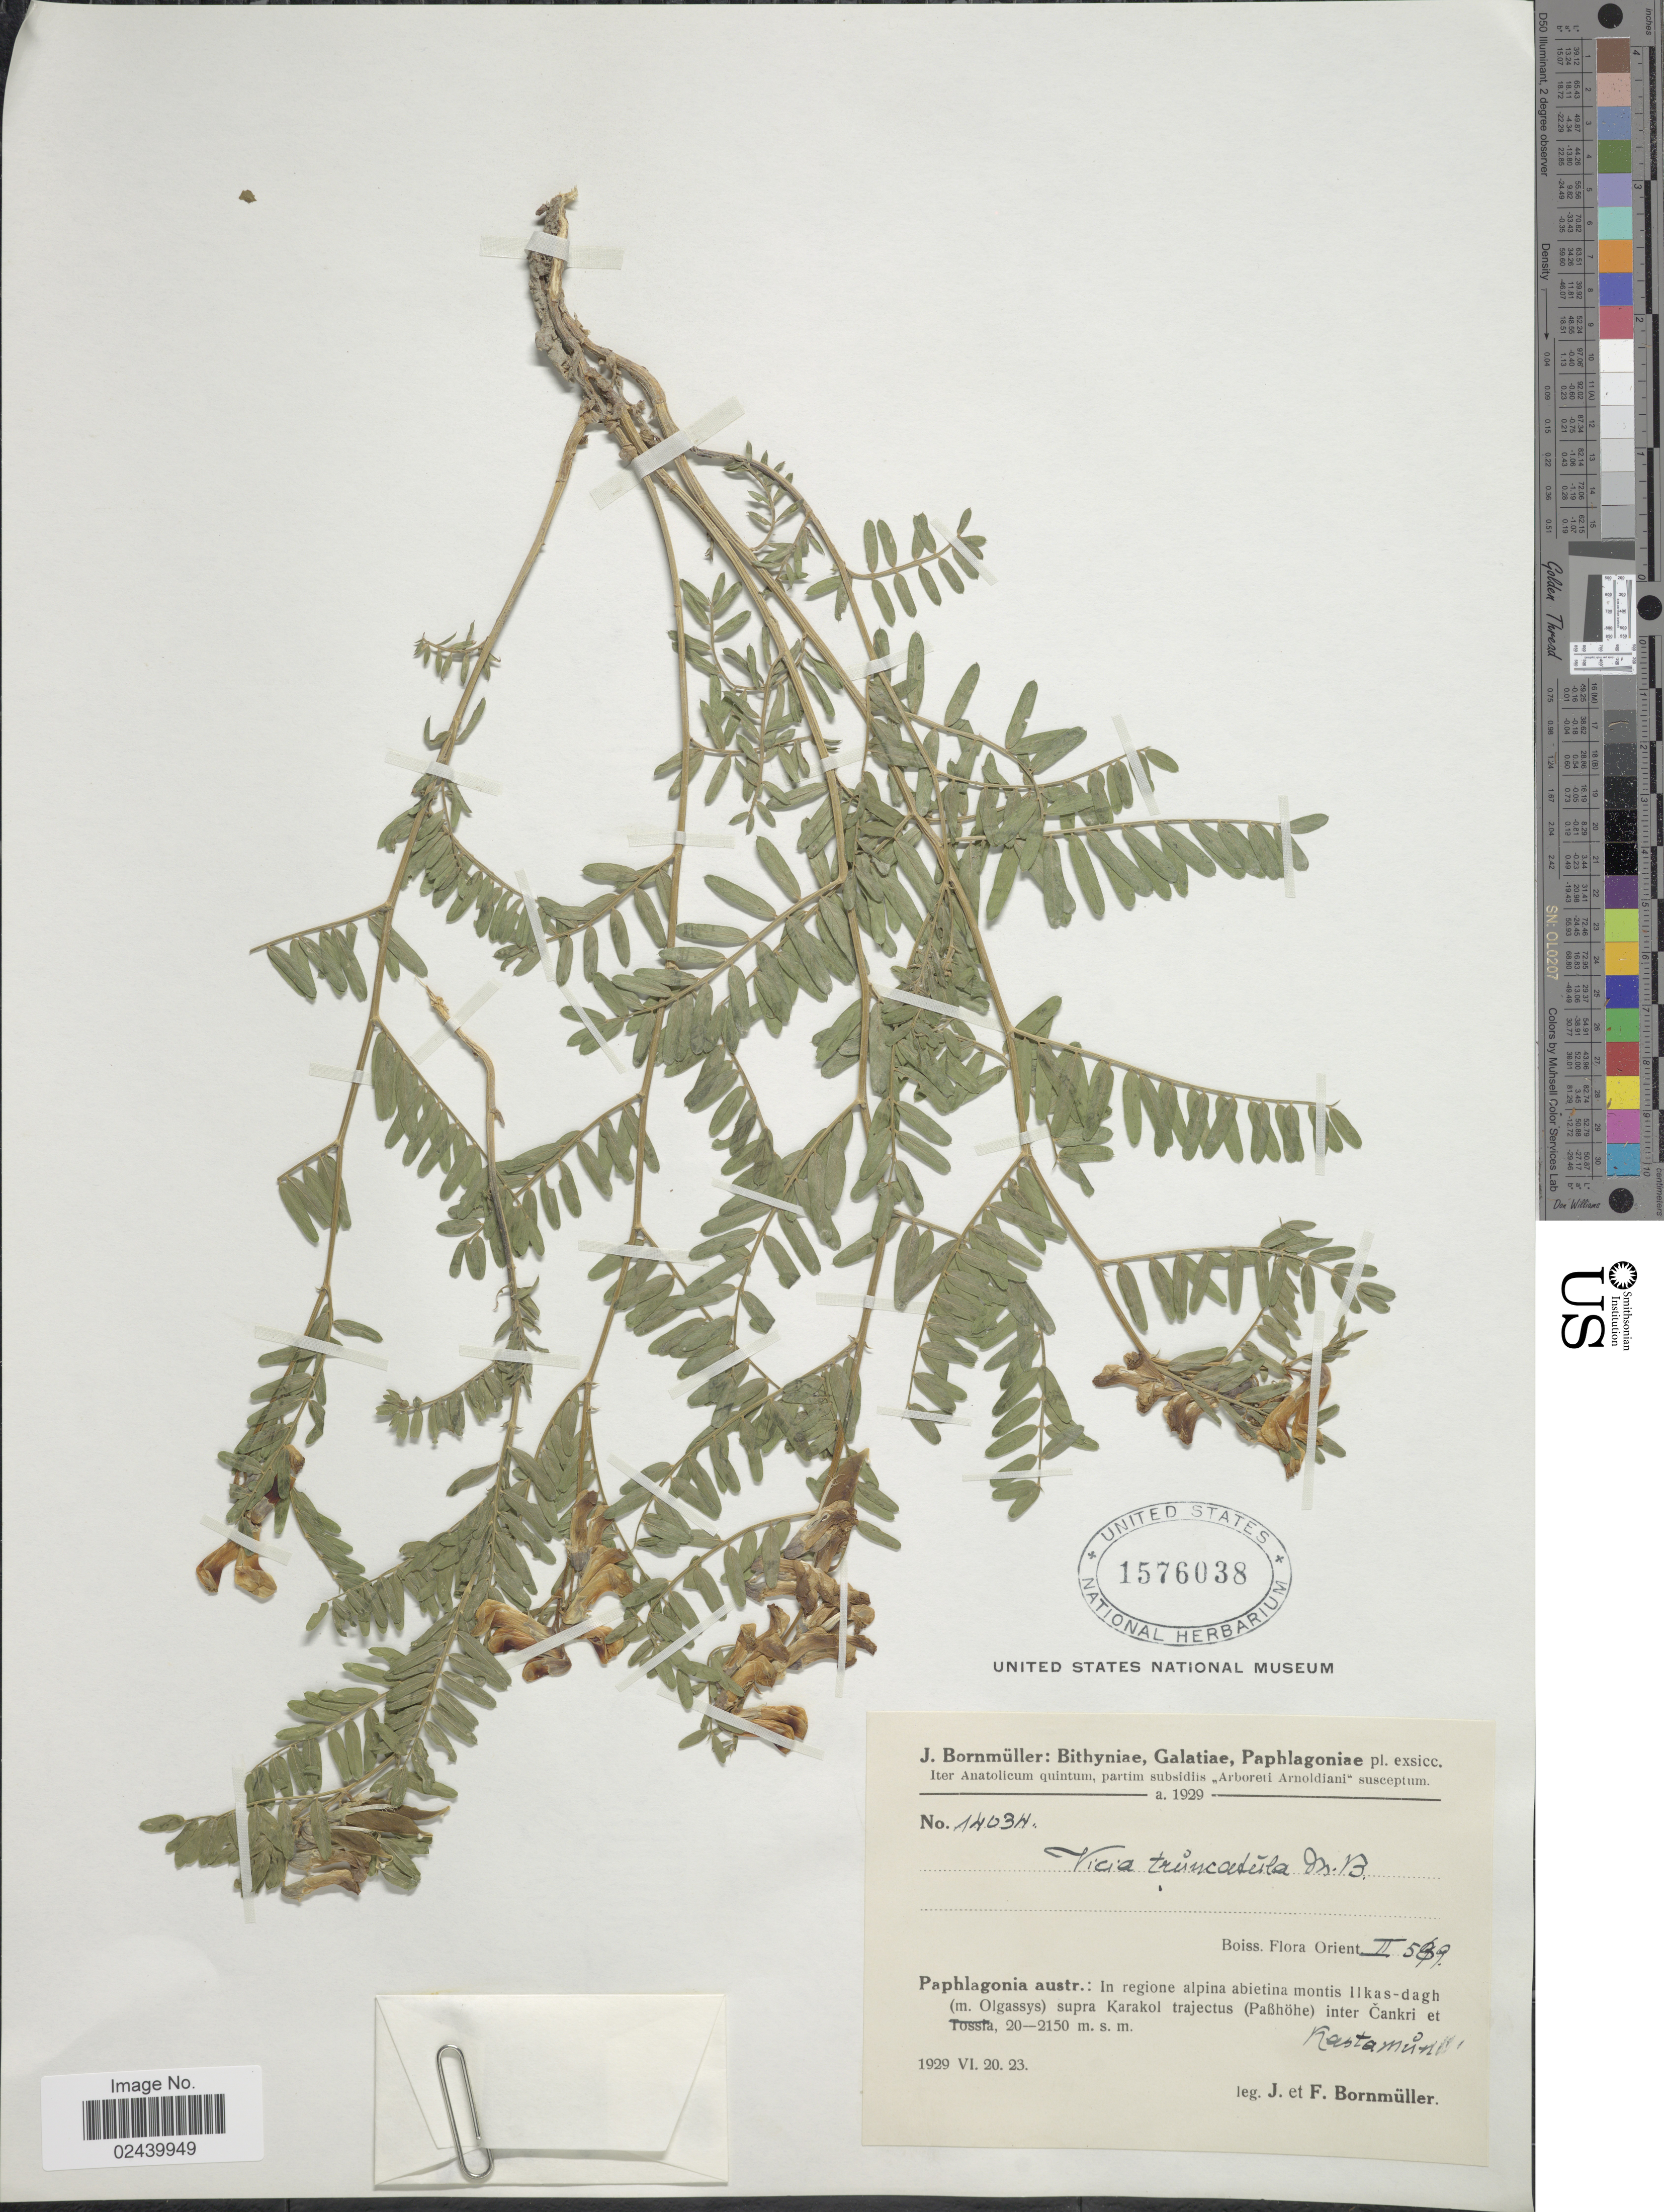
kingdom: Plantae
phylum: Tracheophyta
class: Magnoliopsida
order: Fabales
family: Fabaceae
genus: Vicia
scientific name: Vicia truncatula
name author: M. Bieb.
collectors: J. Bornmüller & A. Bornmüller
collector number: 14034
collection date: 1929-06-20/1929-06-23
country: Kyrgyzstan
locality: Paphlagonia austr.: In regione alpina abietina montis Ilkas-dagh (m. Olgassys) supra Karakol trajectus (Paßhöhe) inter Cankri. Kastamunll [interpreted]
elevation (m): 20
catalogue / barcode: US 1576038